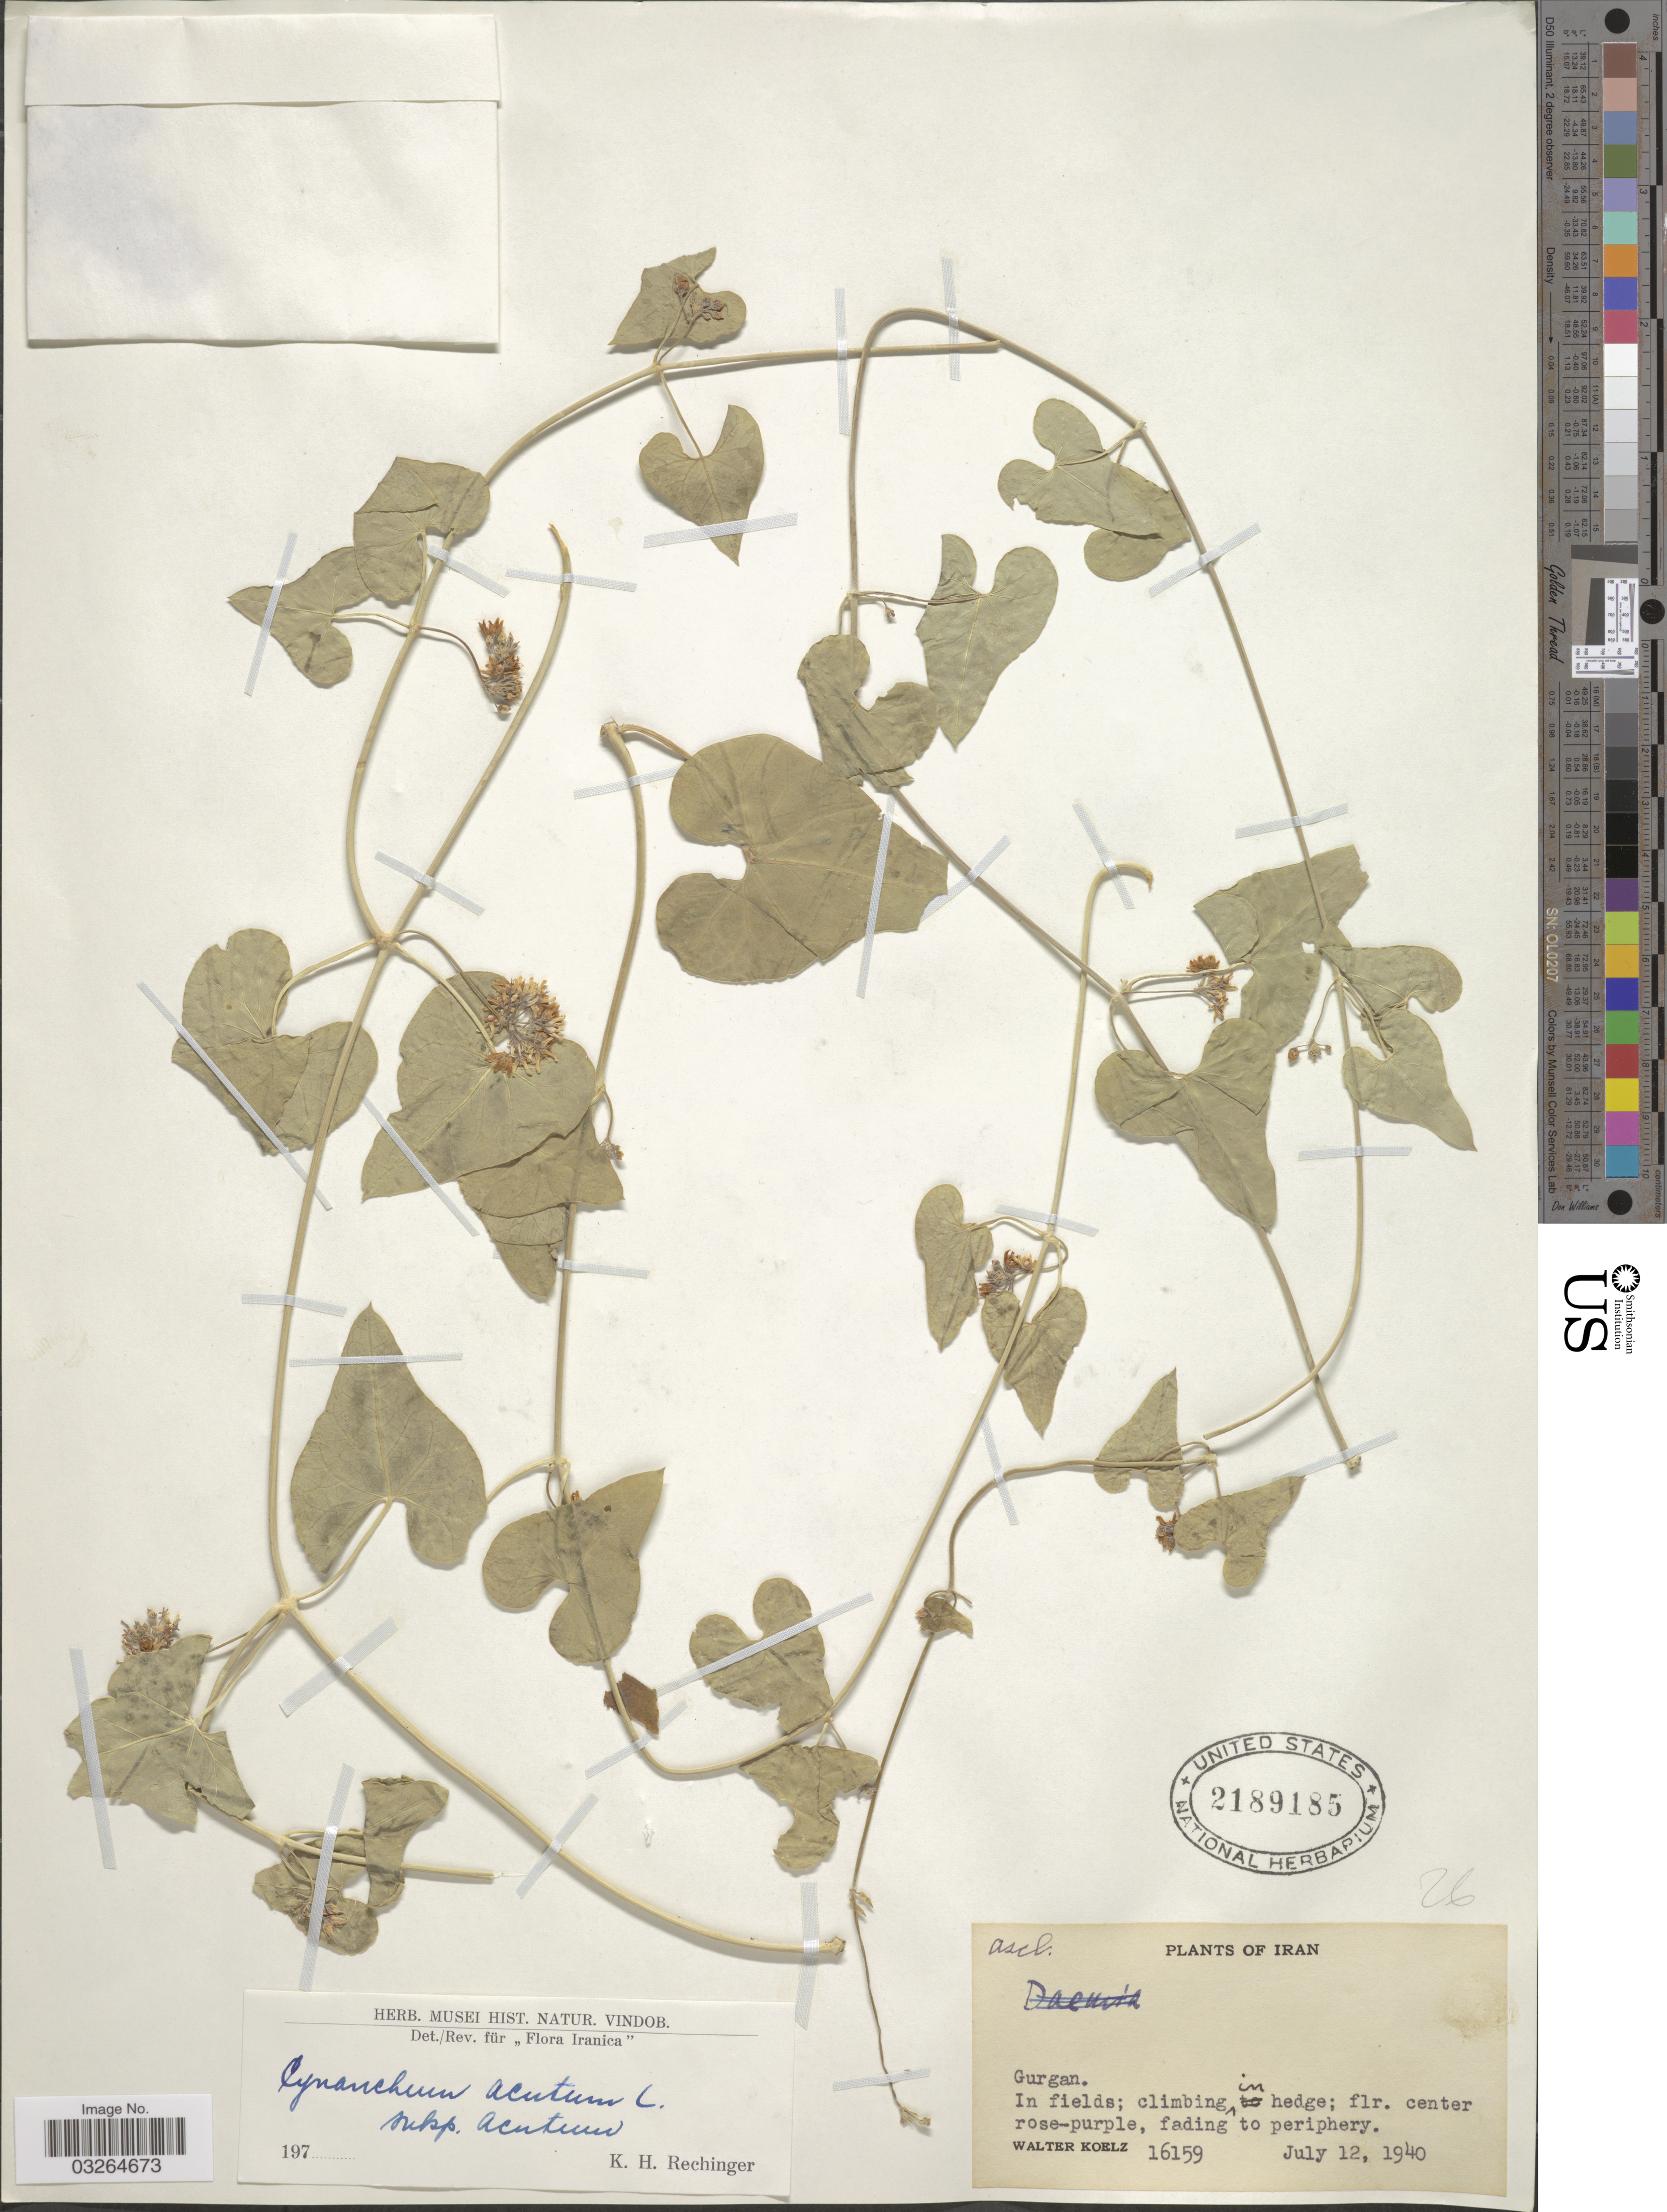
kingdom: Plantae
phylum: Tracheophyta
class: Magnoliopsida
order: Gentianales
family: Apocynaceae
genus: Cynanchum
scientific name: Cynanchum acutum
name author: L.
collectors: W. N. Koelz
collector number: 16159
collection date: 1940-07-12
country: Iran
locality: Gurgan.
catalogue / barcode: US 2189185